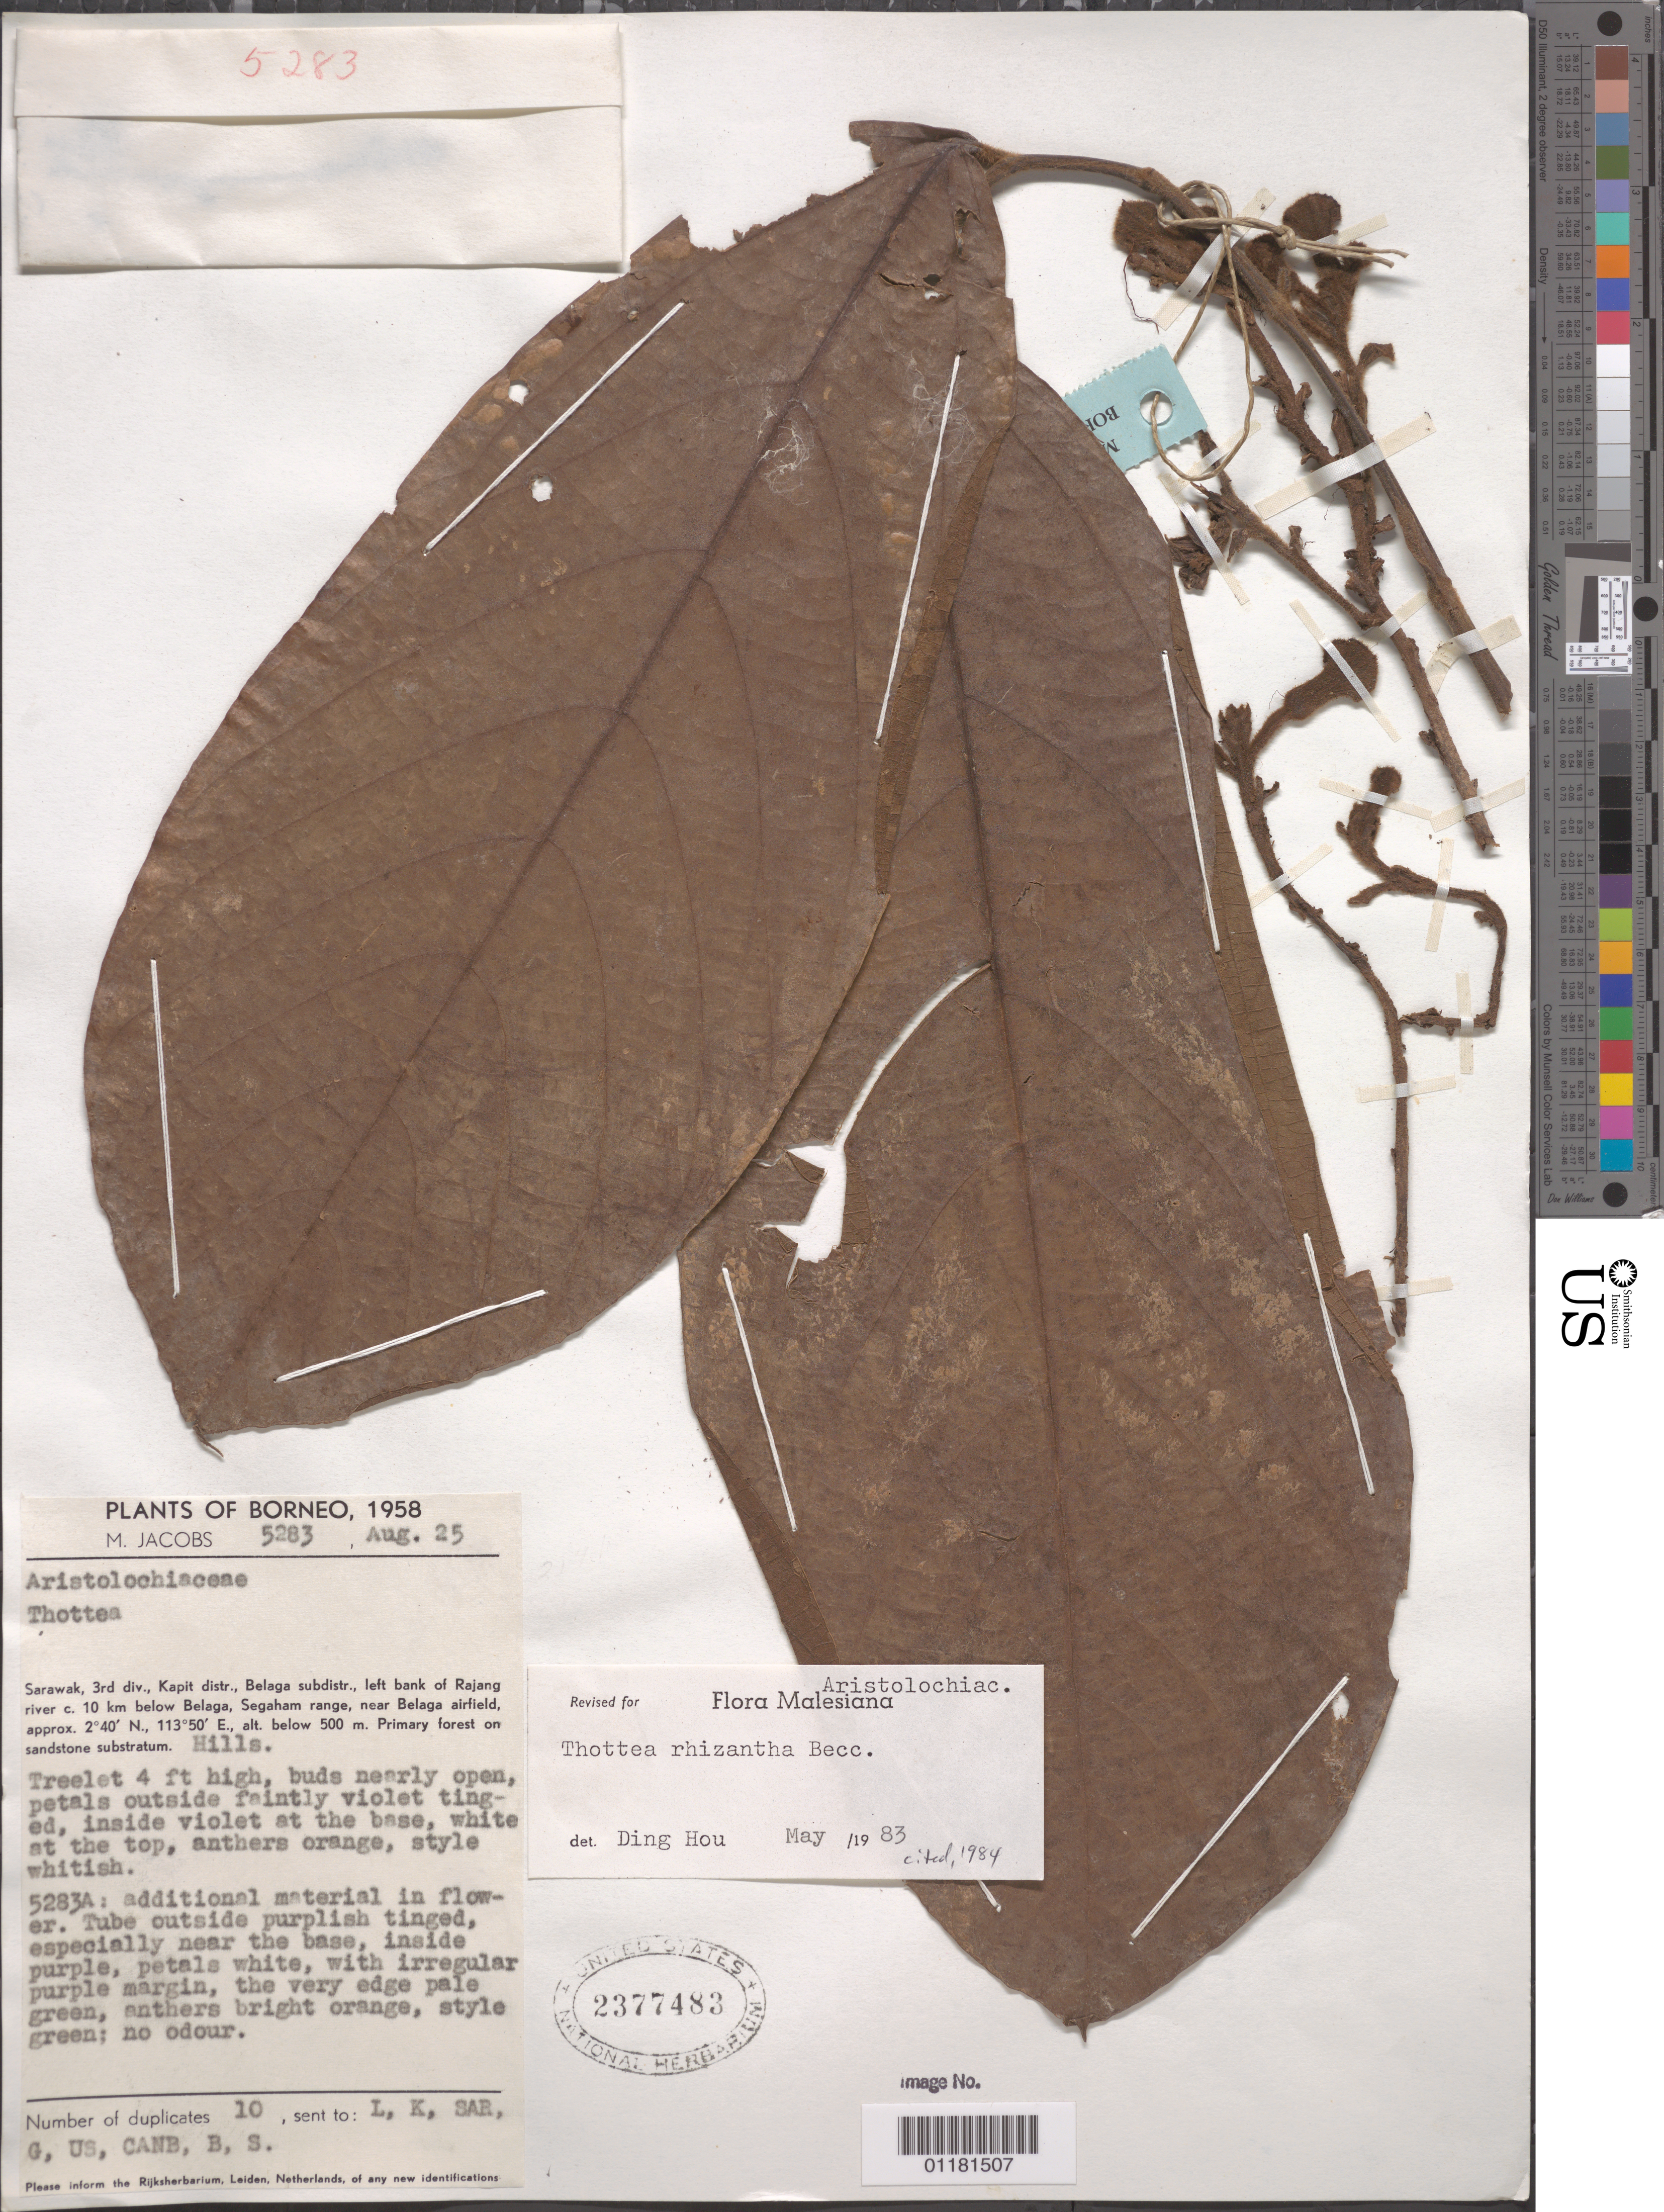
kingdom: Plantae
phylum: Tracheophyta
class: Magnoliopsida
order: Piperales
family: Aristolochiaceae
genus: Thottea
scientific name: Thottea rhizantha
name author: Becc.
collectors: M. Jacobs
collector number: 5283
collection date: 1958-08-25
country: Malaysia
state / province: Sarawak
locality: Borneo. 3rd div., Kapit distr., Belaga subdistr., left bank of Rajang river c. 10 km below Belaga, Segaham range, near Belaga airfield. Hills.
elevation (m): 500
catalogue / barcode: US 2377483